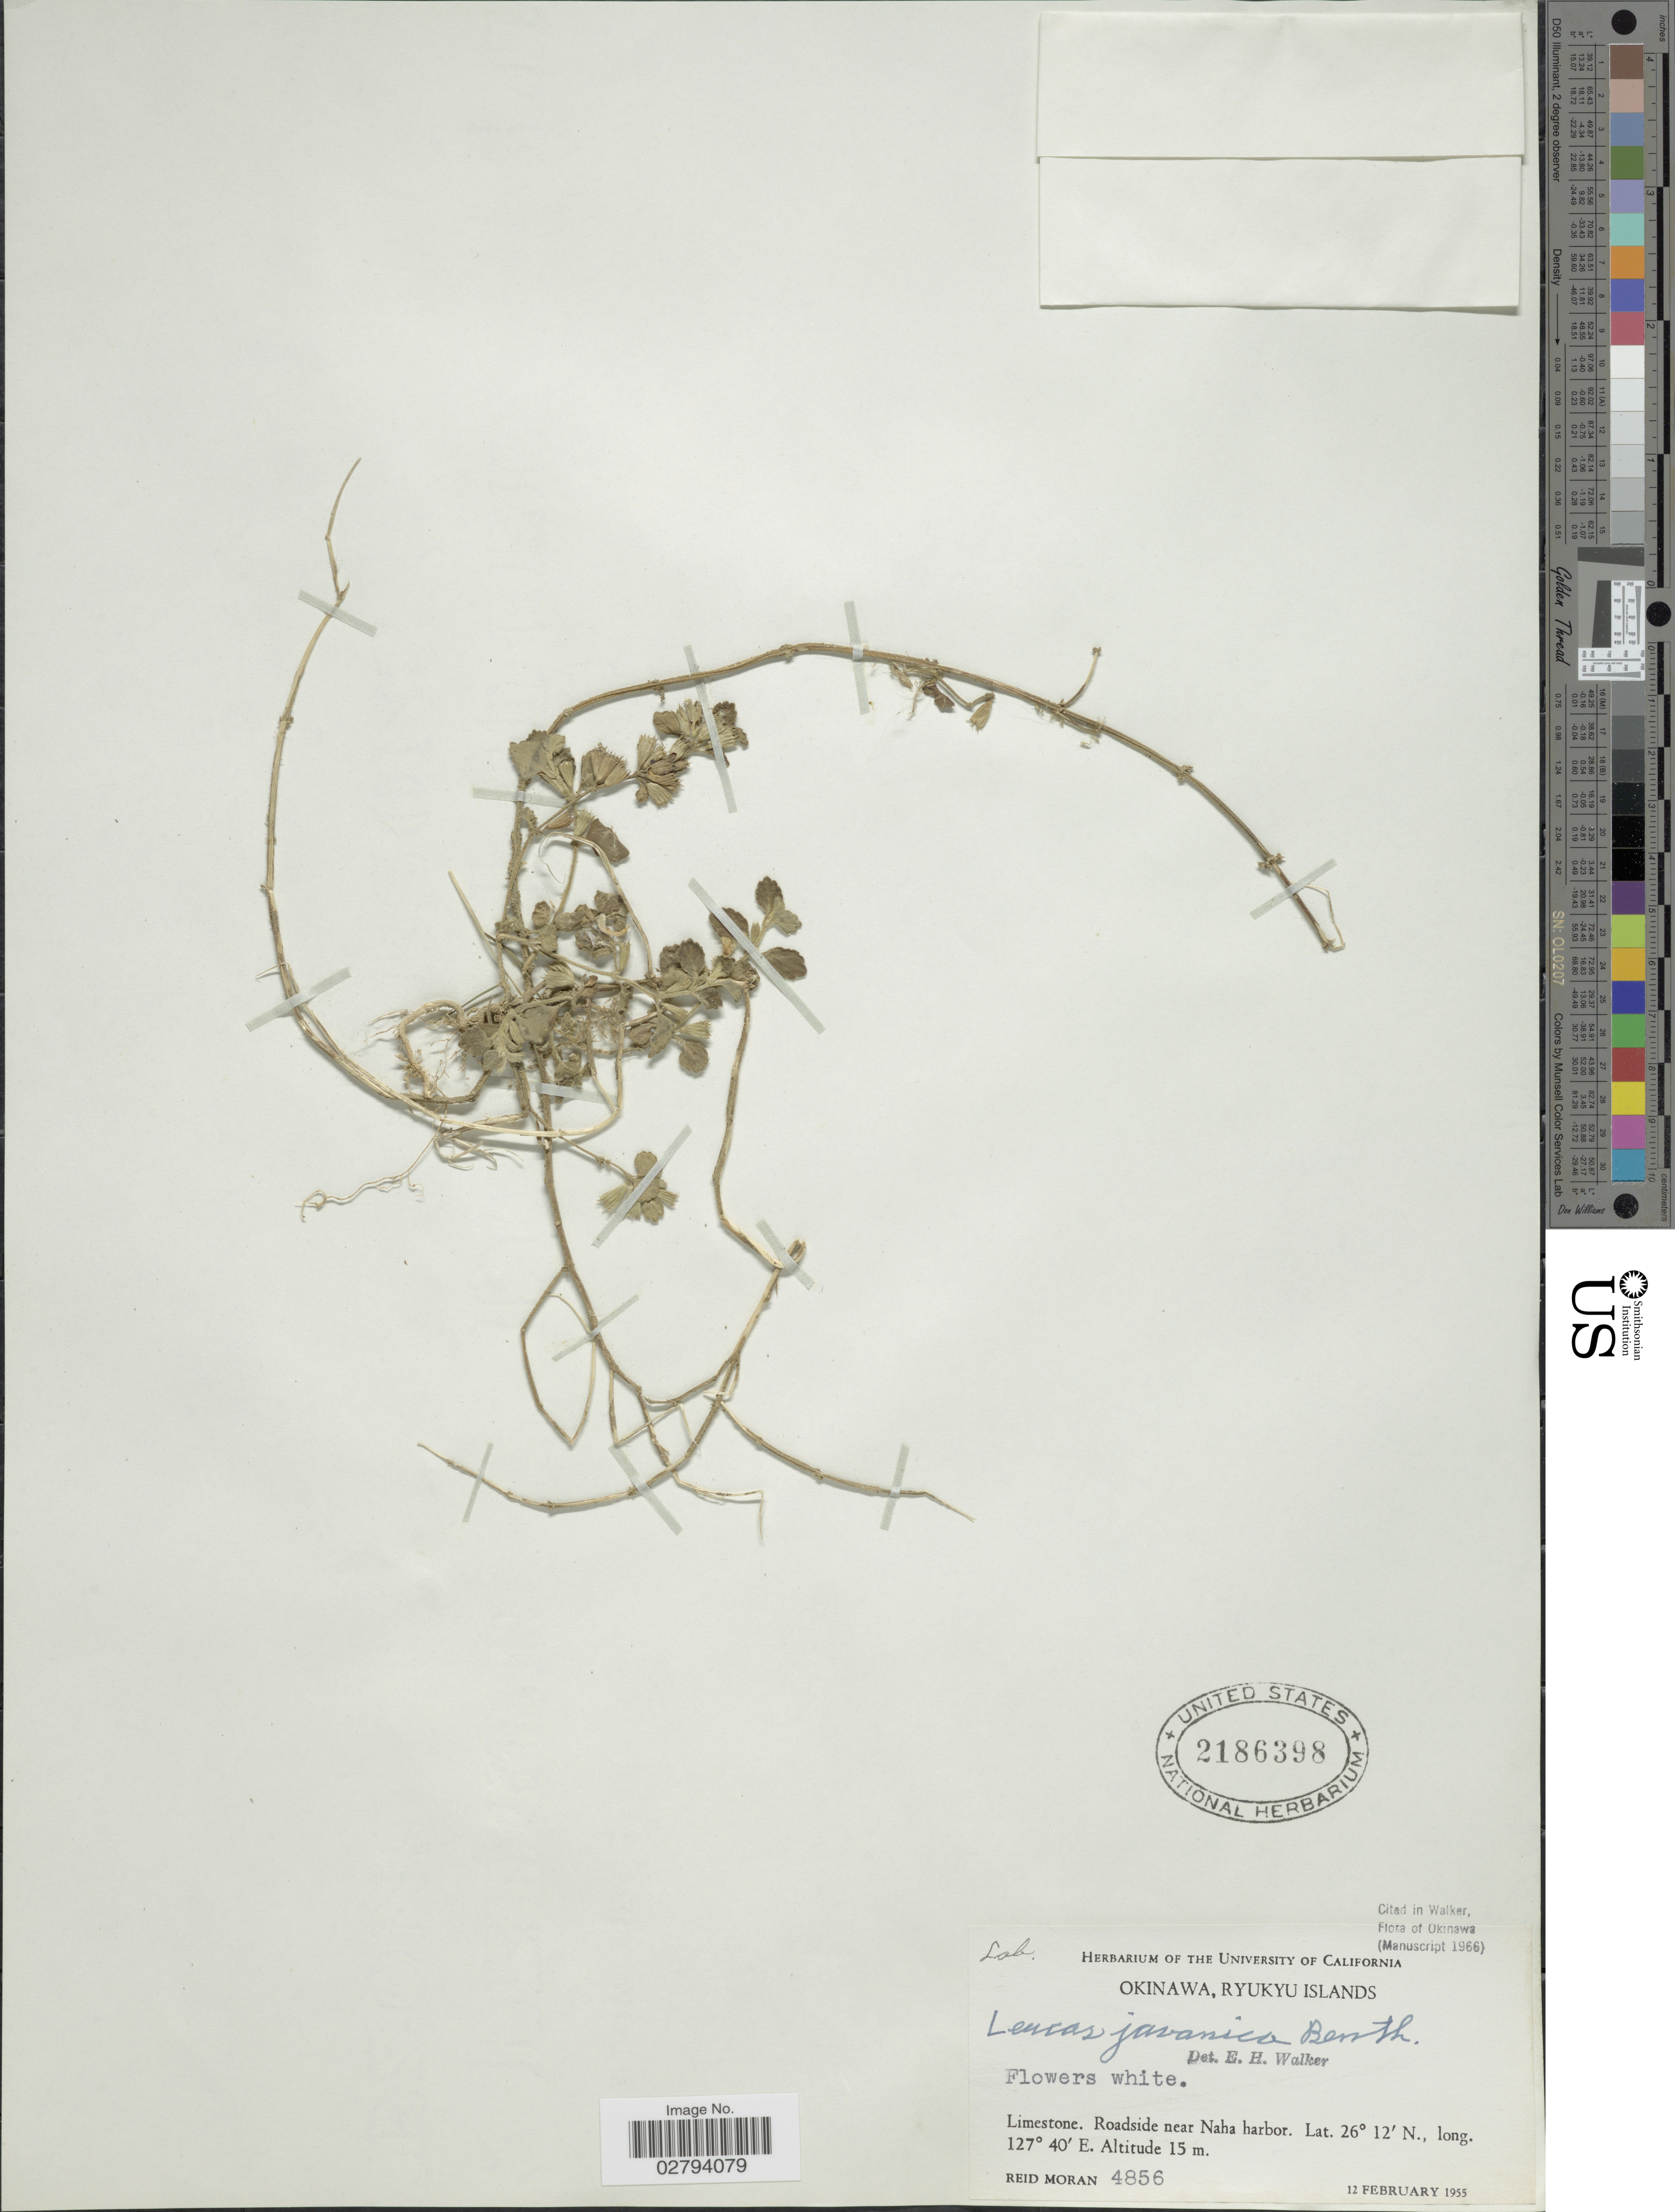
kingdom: Plantae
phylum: Tracheophyta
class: Magnoliopsida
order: Lamiales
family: Lamiaceae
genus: Leucas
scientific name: Leucas javanica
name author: Benth.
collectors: R. V. Moran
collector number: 4856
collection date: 1955-01-12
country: Japan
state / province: Okinawa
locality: Okinawa, Ryukyu Islands, Roadside near Naha harbor.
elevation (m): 15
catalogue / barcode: US 2186398